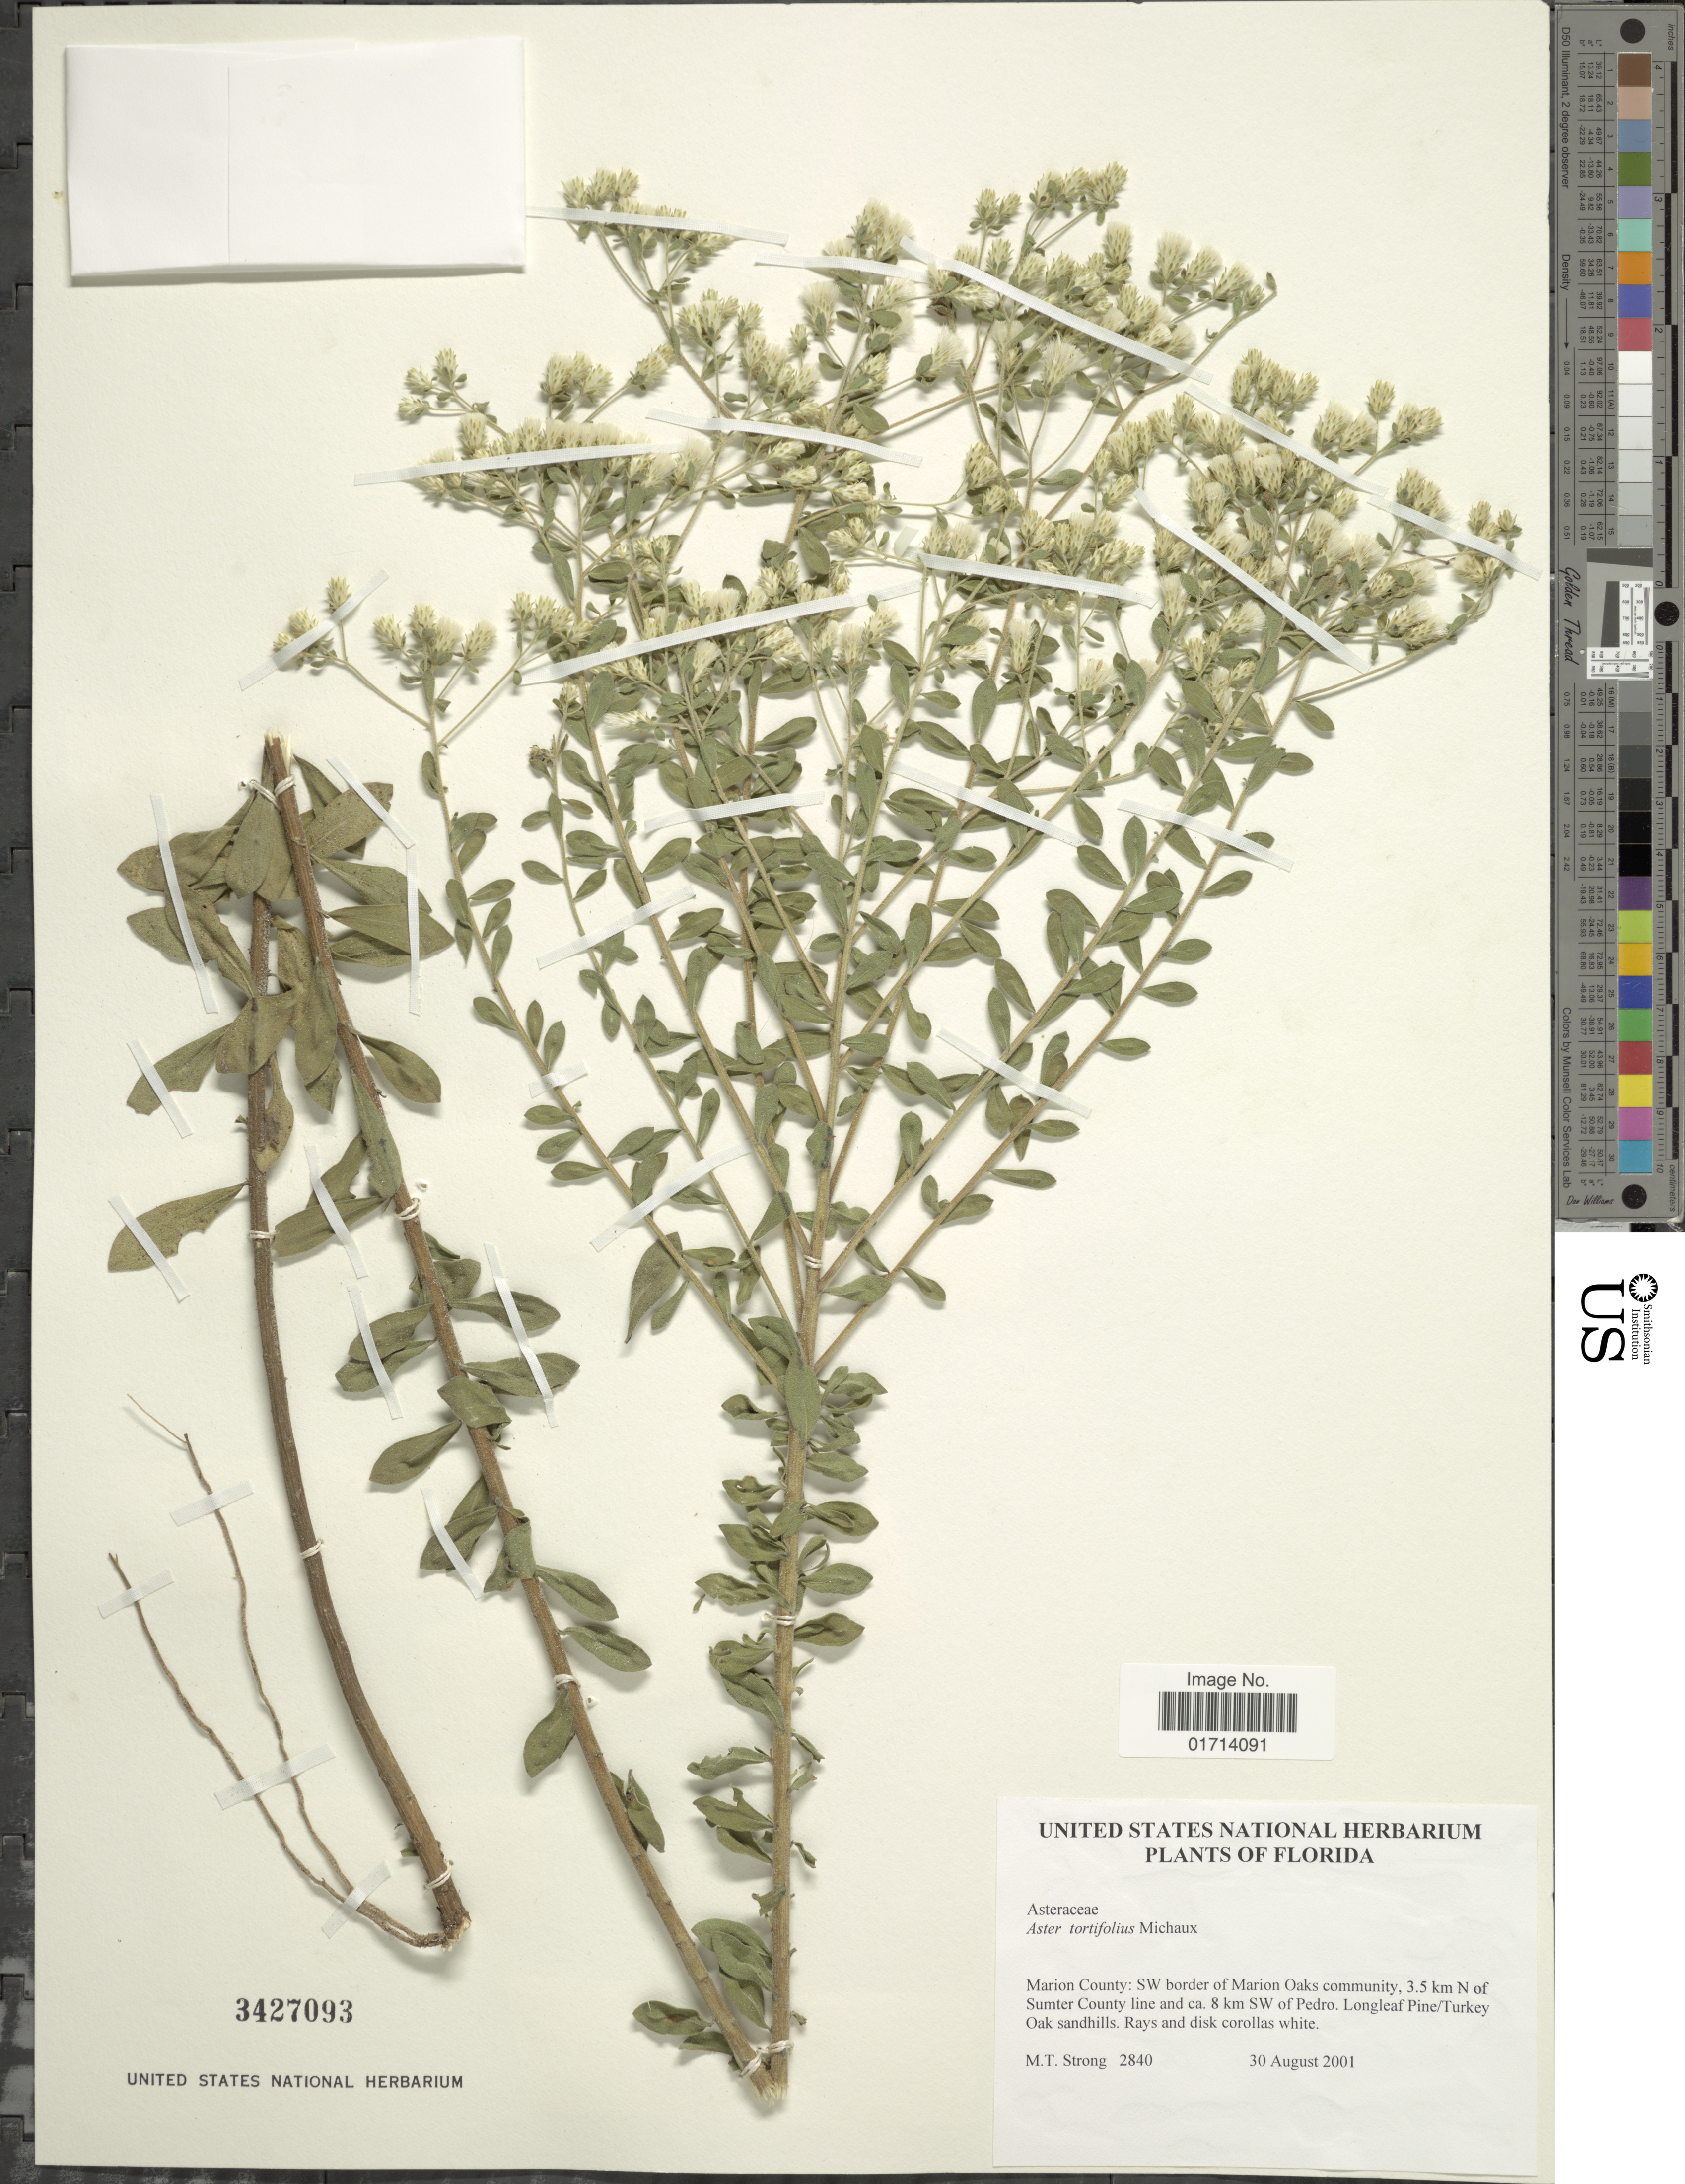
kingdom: Plantae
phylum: Tracheophyta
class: Magnoliopsida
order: Asterales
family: Asteraceae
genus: Sericocarpus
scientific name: Sericocarpus tortifolius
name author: (Michx.) Nees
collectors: M. T. Strong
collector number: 2840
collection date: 2001-08-30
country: United States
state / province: Florida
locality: Marion County: SW border of Marion Oaks community, 3.5 km N of Sumter County line and ca. 8 km SW of Pedro, longleaf Pine/Turkey Oak sandhills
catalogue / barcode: US 3427093